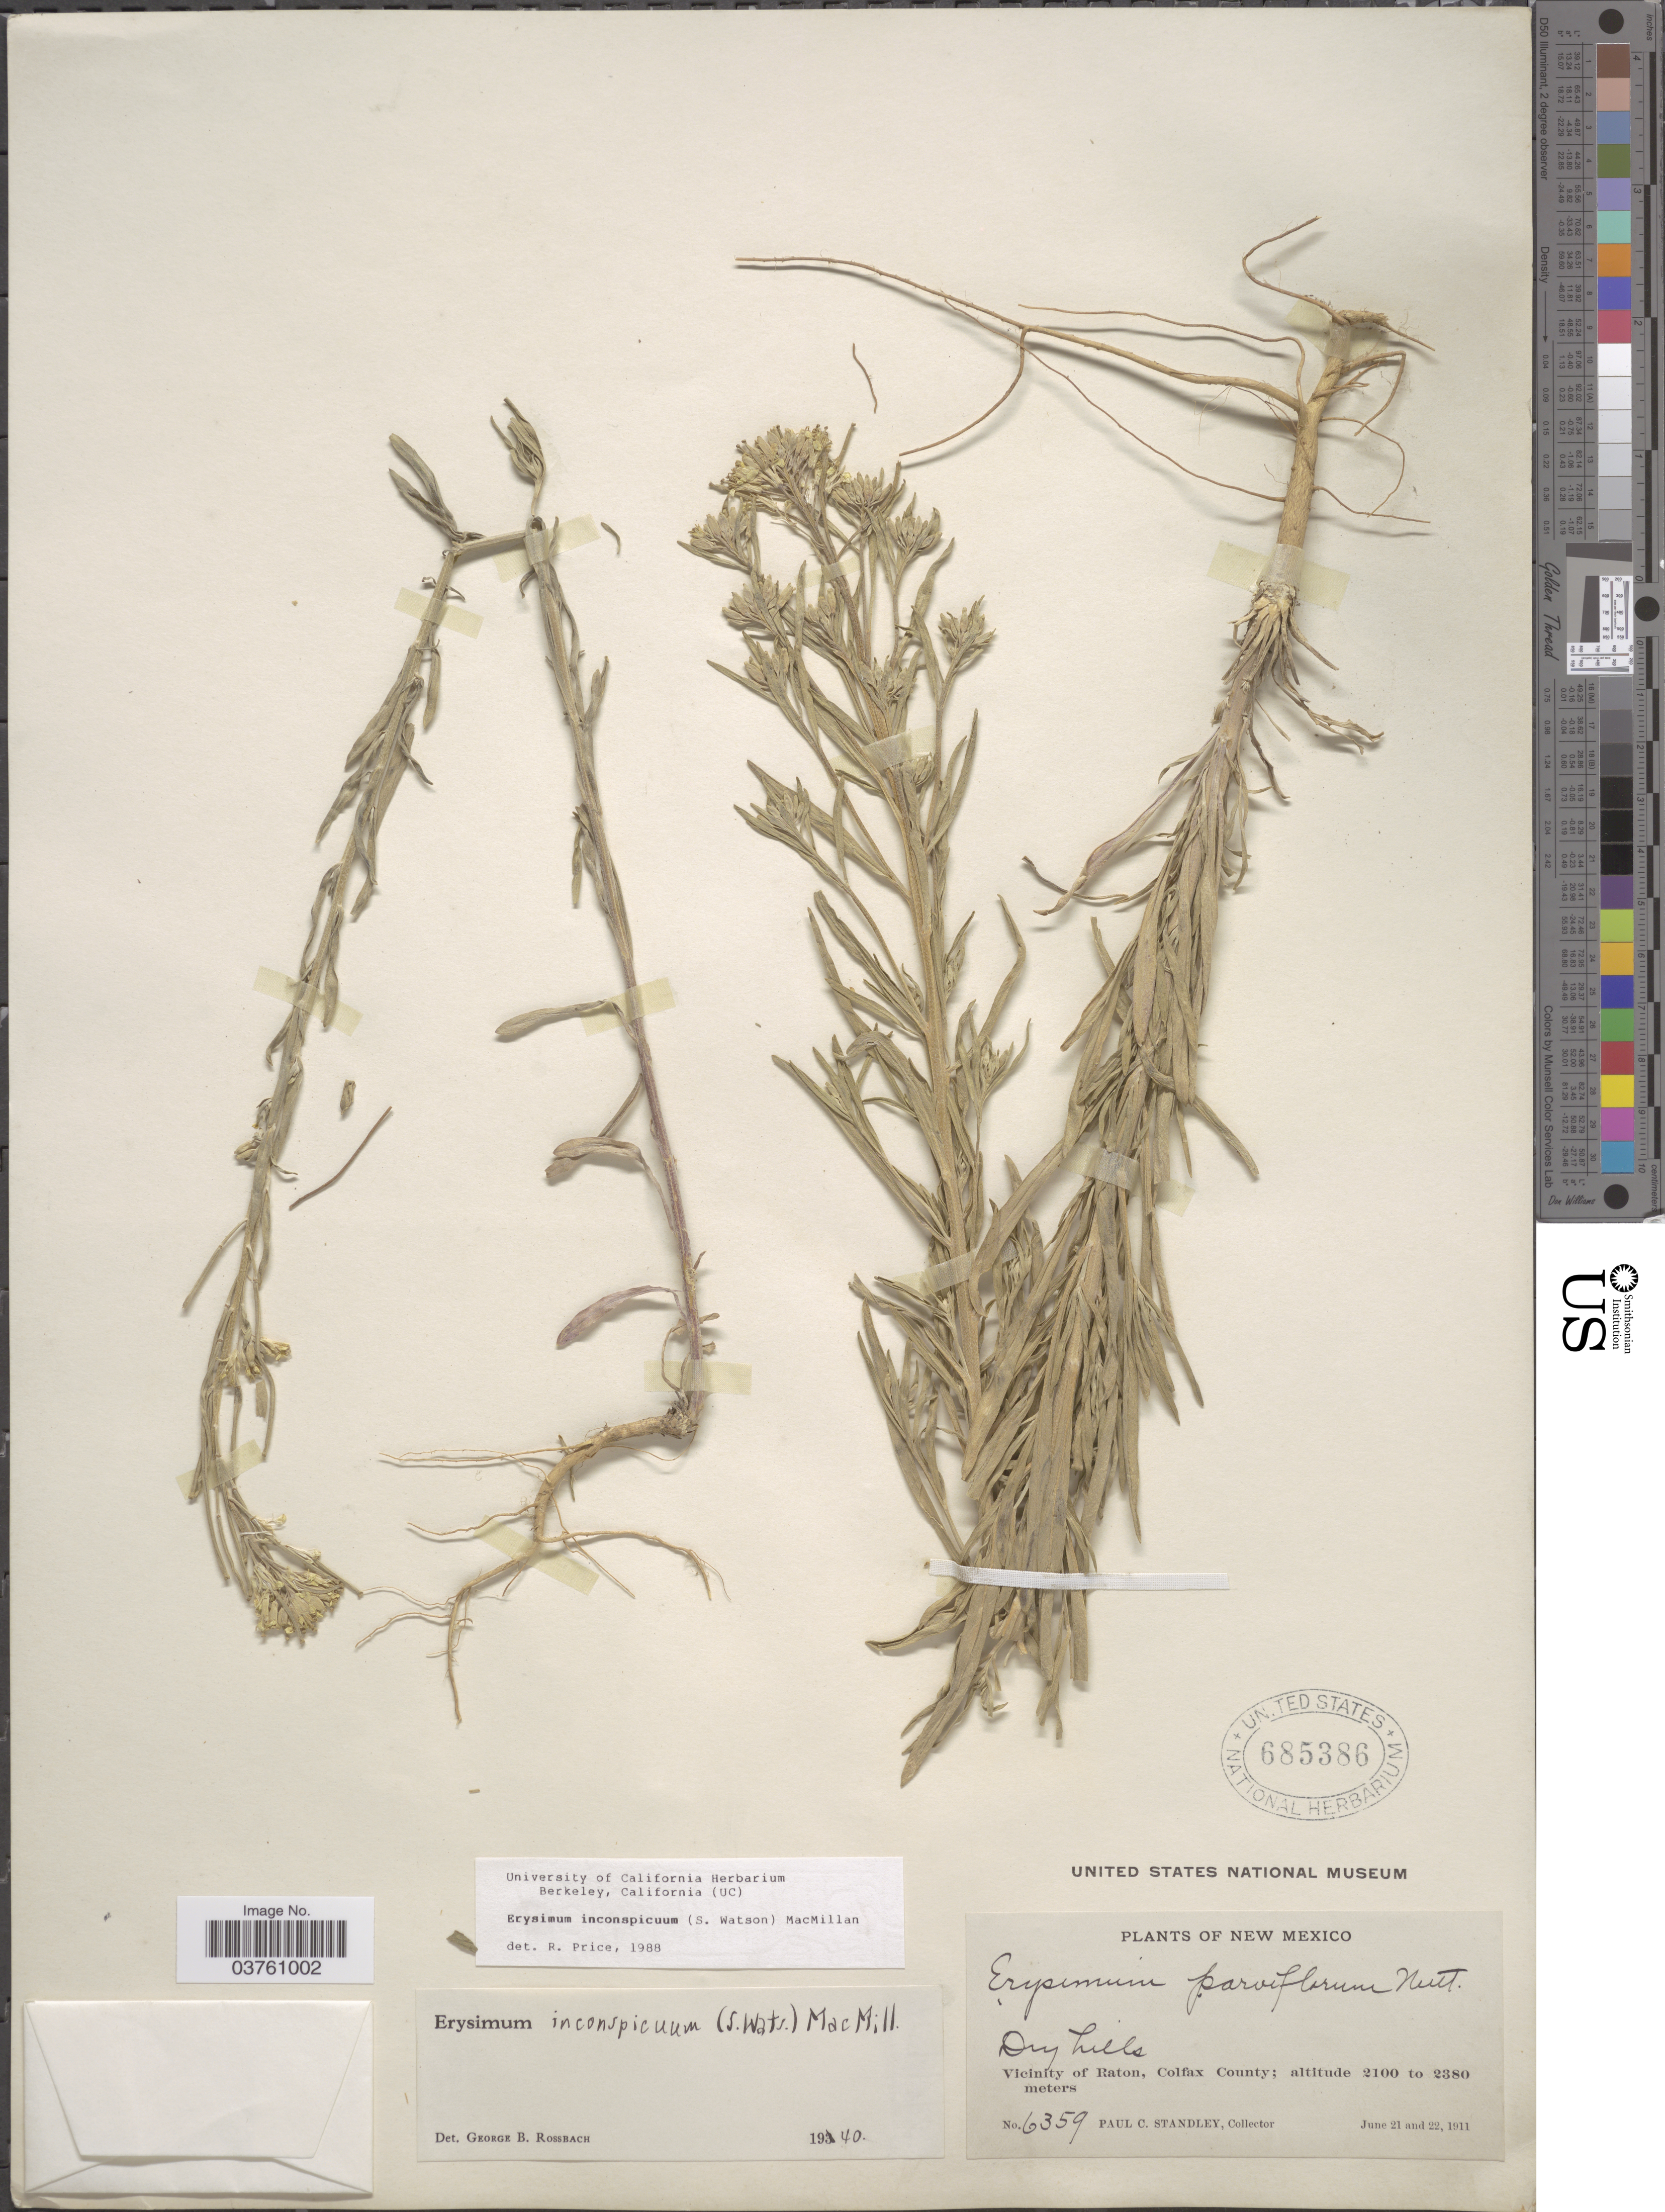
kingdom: Plantae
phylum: Tracheophyta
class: Magnoliopsida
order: Brassicales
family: Brassicaceae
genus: Erysimum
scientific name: Erysimum inconspicuum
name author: (S. Watson) MacMill.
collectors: P. C. Standley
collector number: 6359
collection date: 1911-06-21/1911-06-22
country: United States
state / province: New Mexico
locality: Vicinity of Raton, Colfax County.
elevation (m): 2100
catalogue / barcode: US 685386